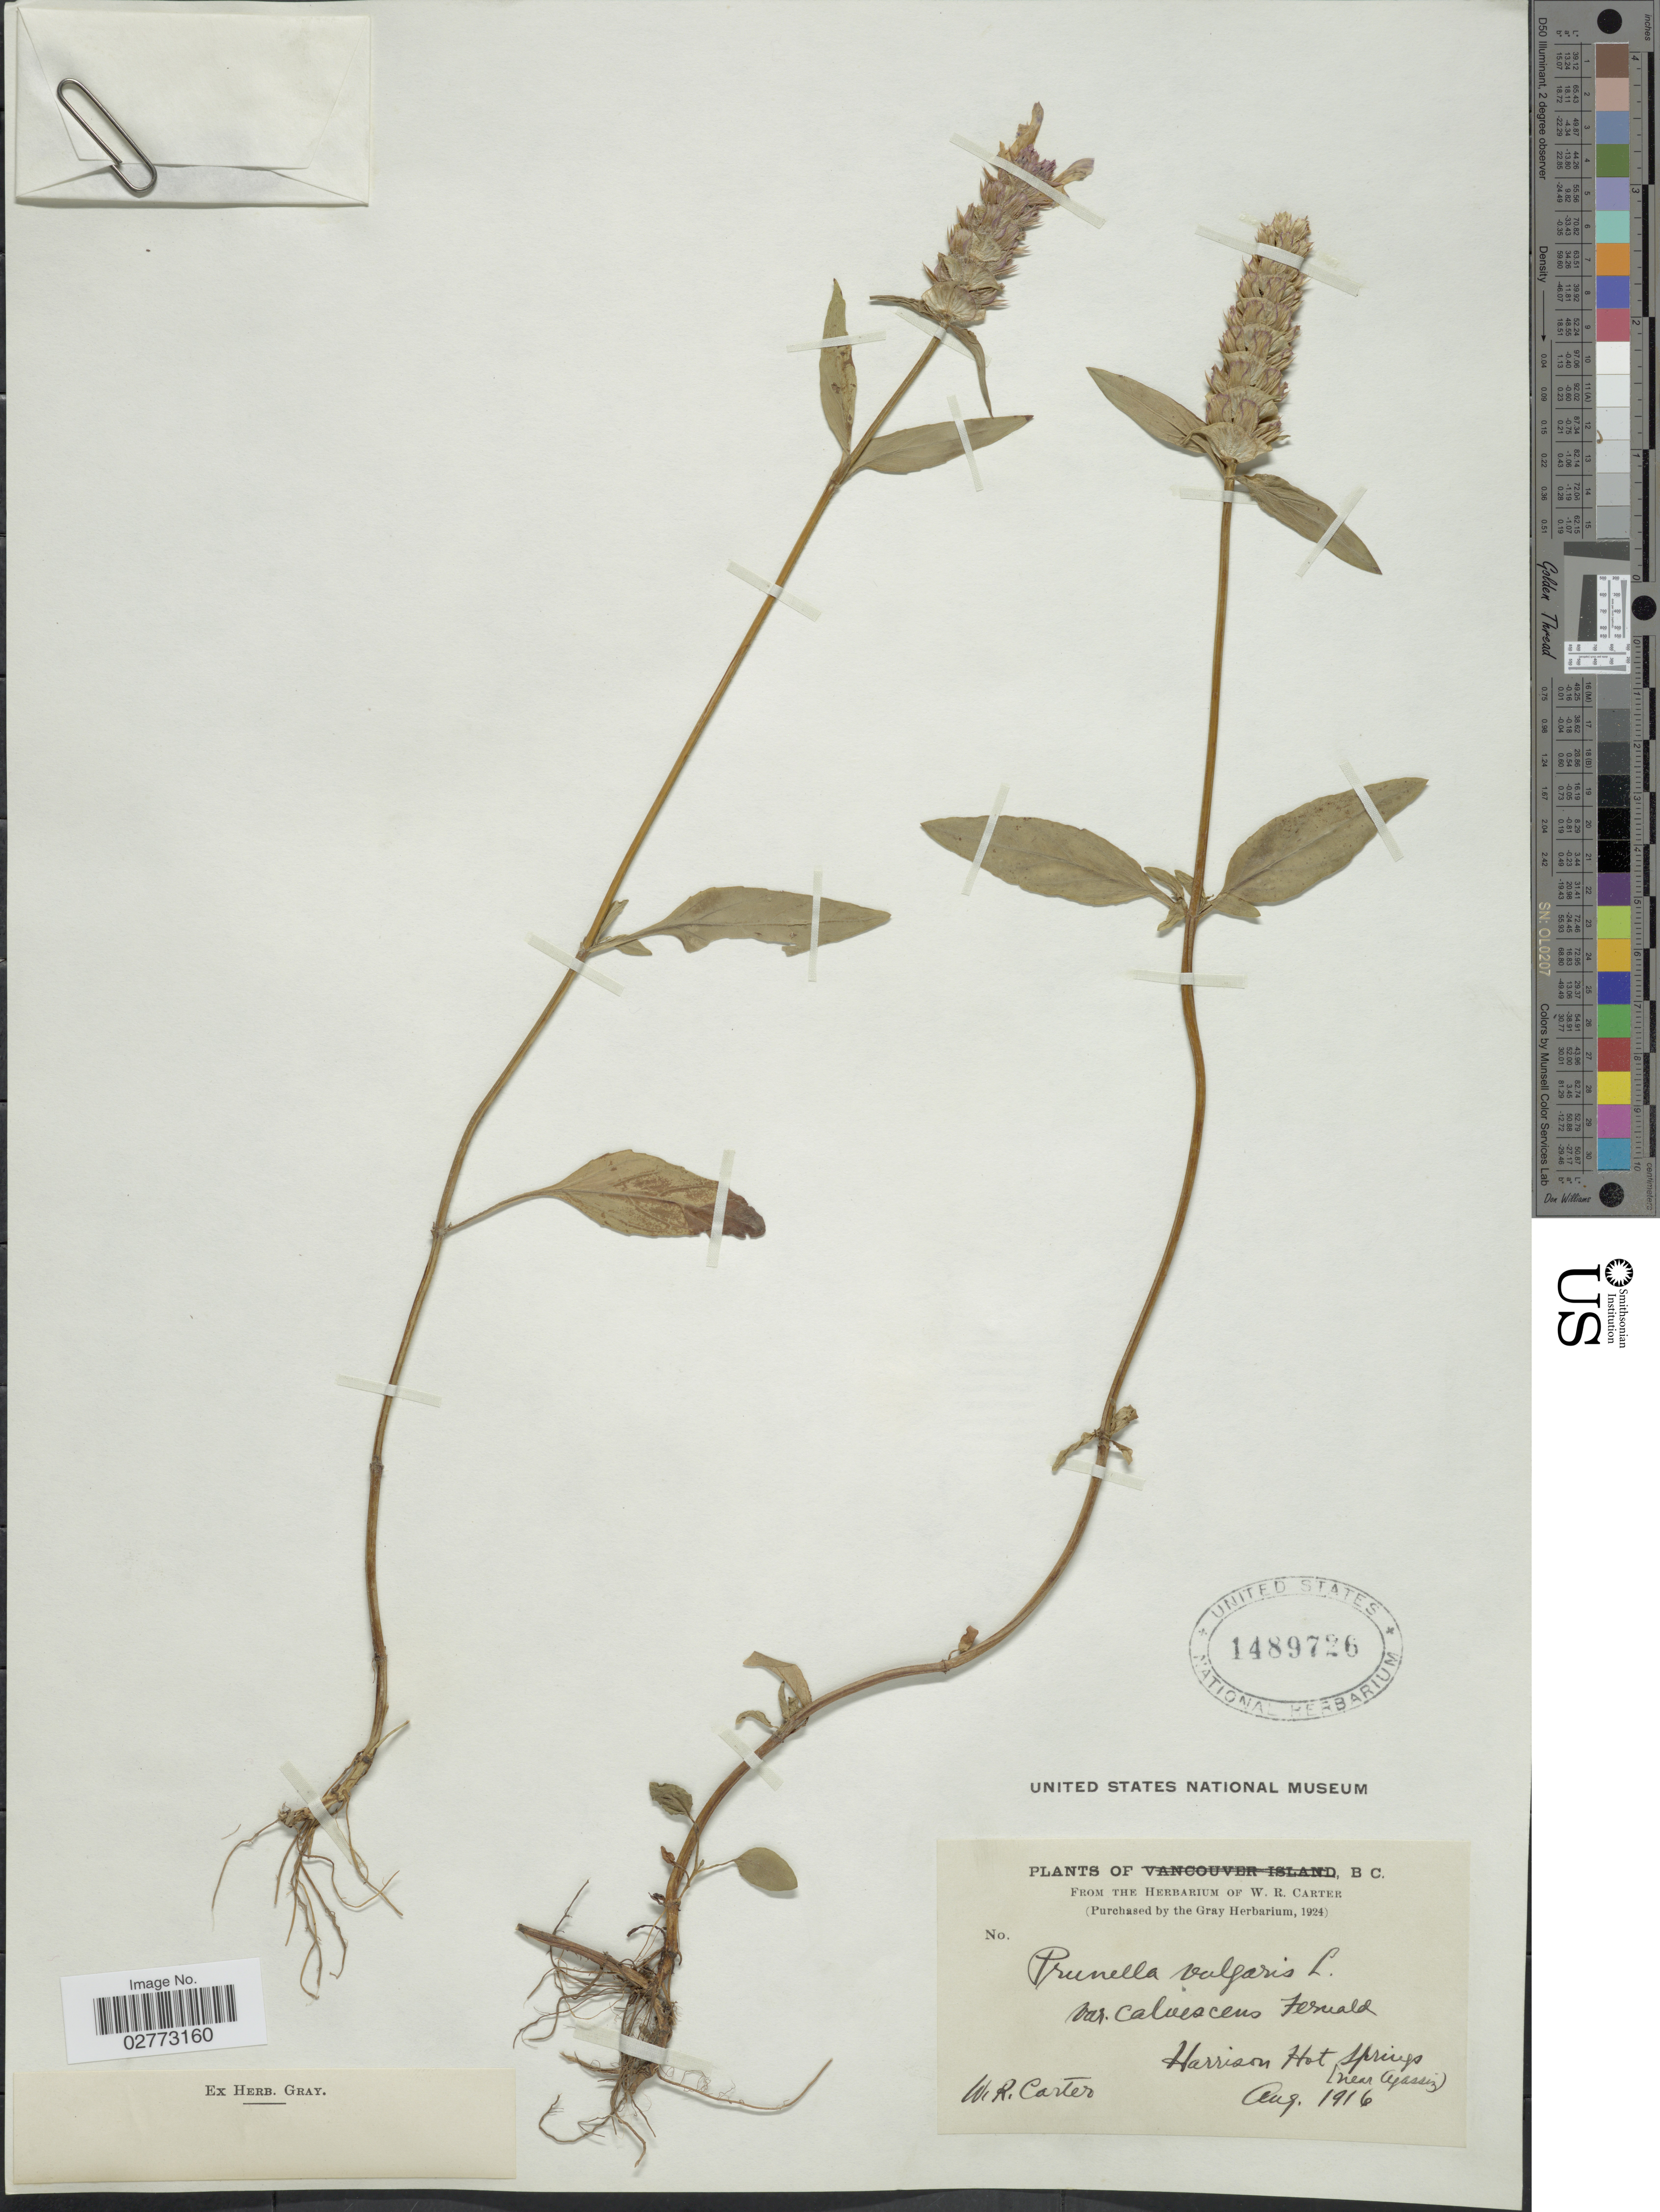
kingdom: Plantae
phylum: Tracheophyta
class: Magnoliopsida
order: Lamiales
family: Lamiaceae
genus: Prunella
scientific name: Prunella vulgaris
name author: L.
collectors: W. R. Carter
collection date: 1916-08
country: Canada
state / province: British Columbia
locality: B.C., Harrison Hot Springs (near Agassiz).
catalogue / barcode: US 1489726